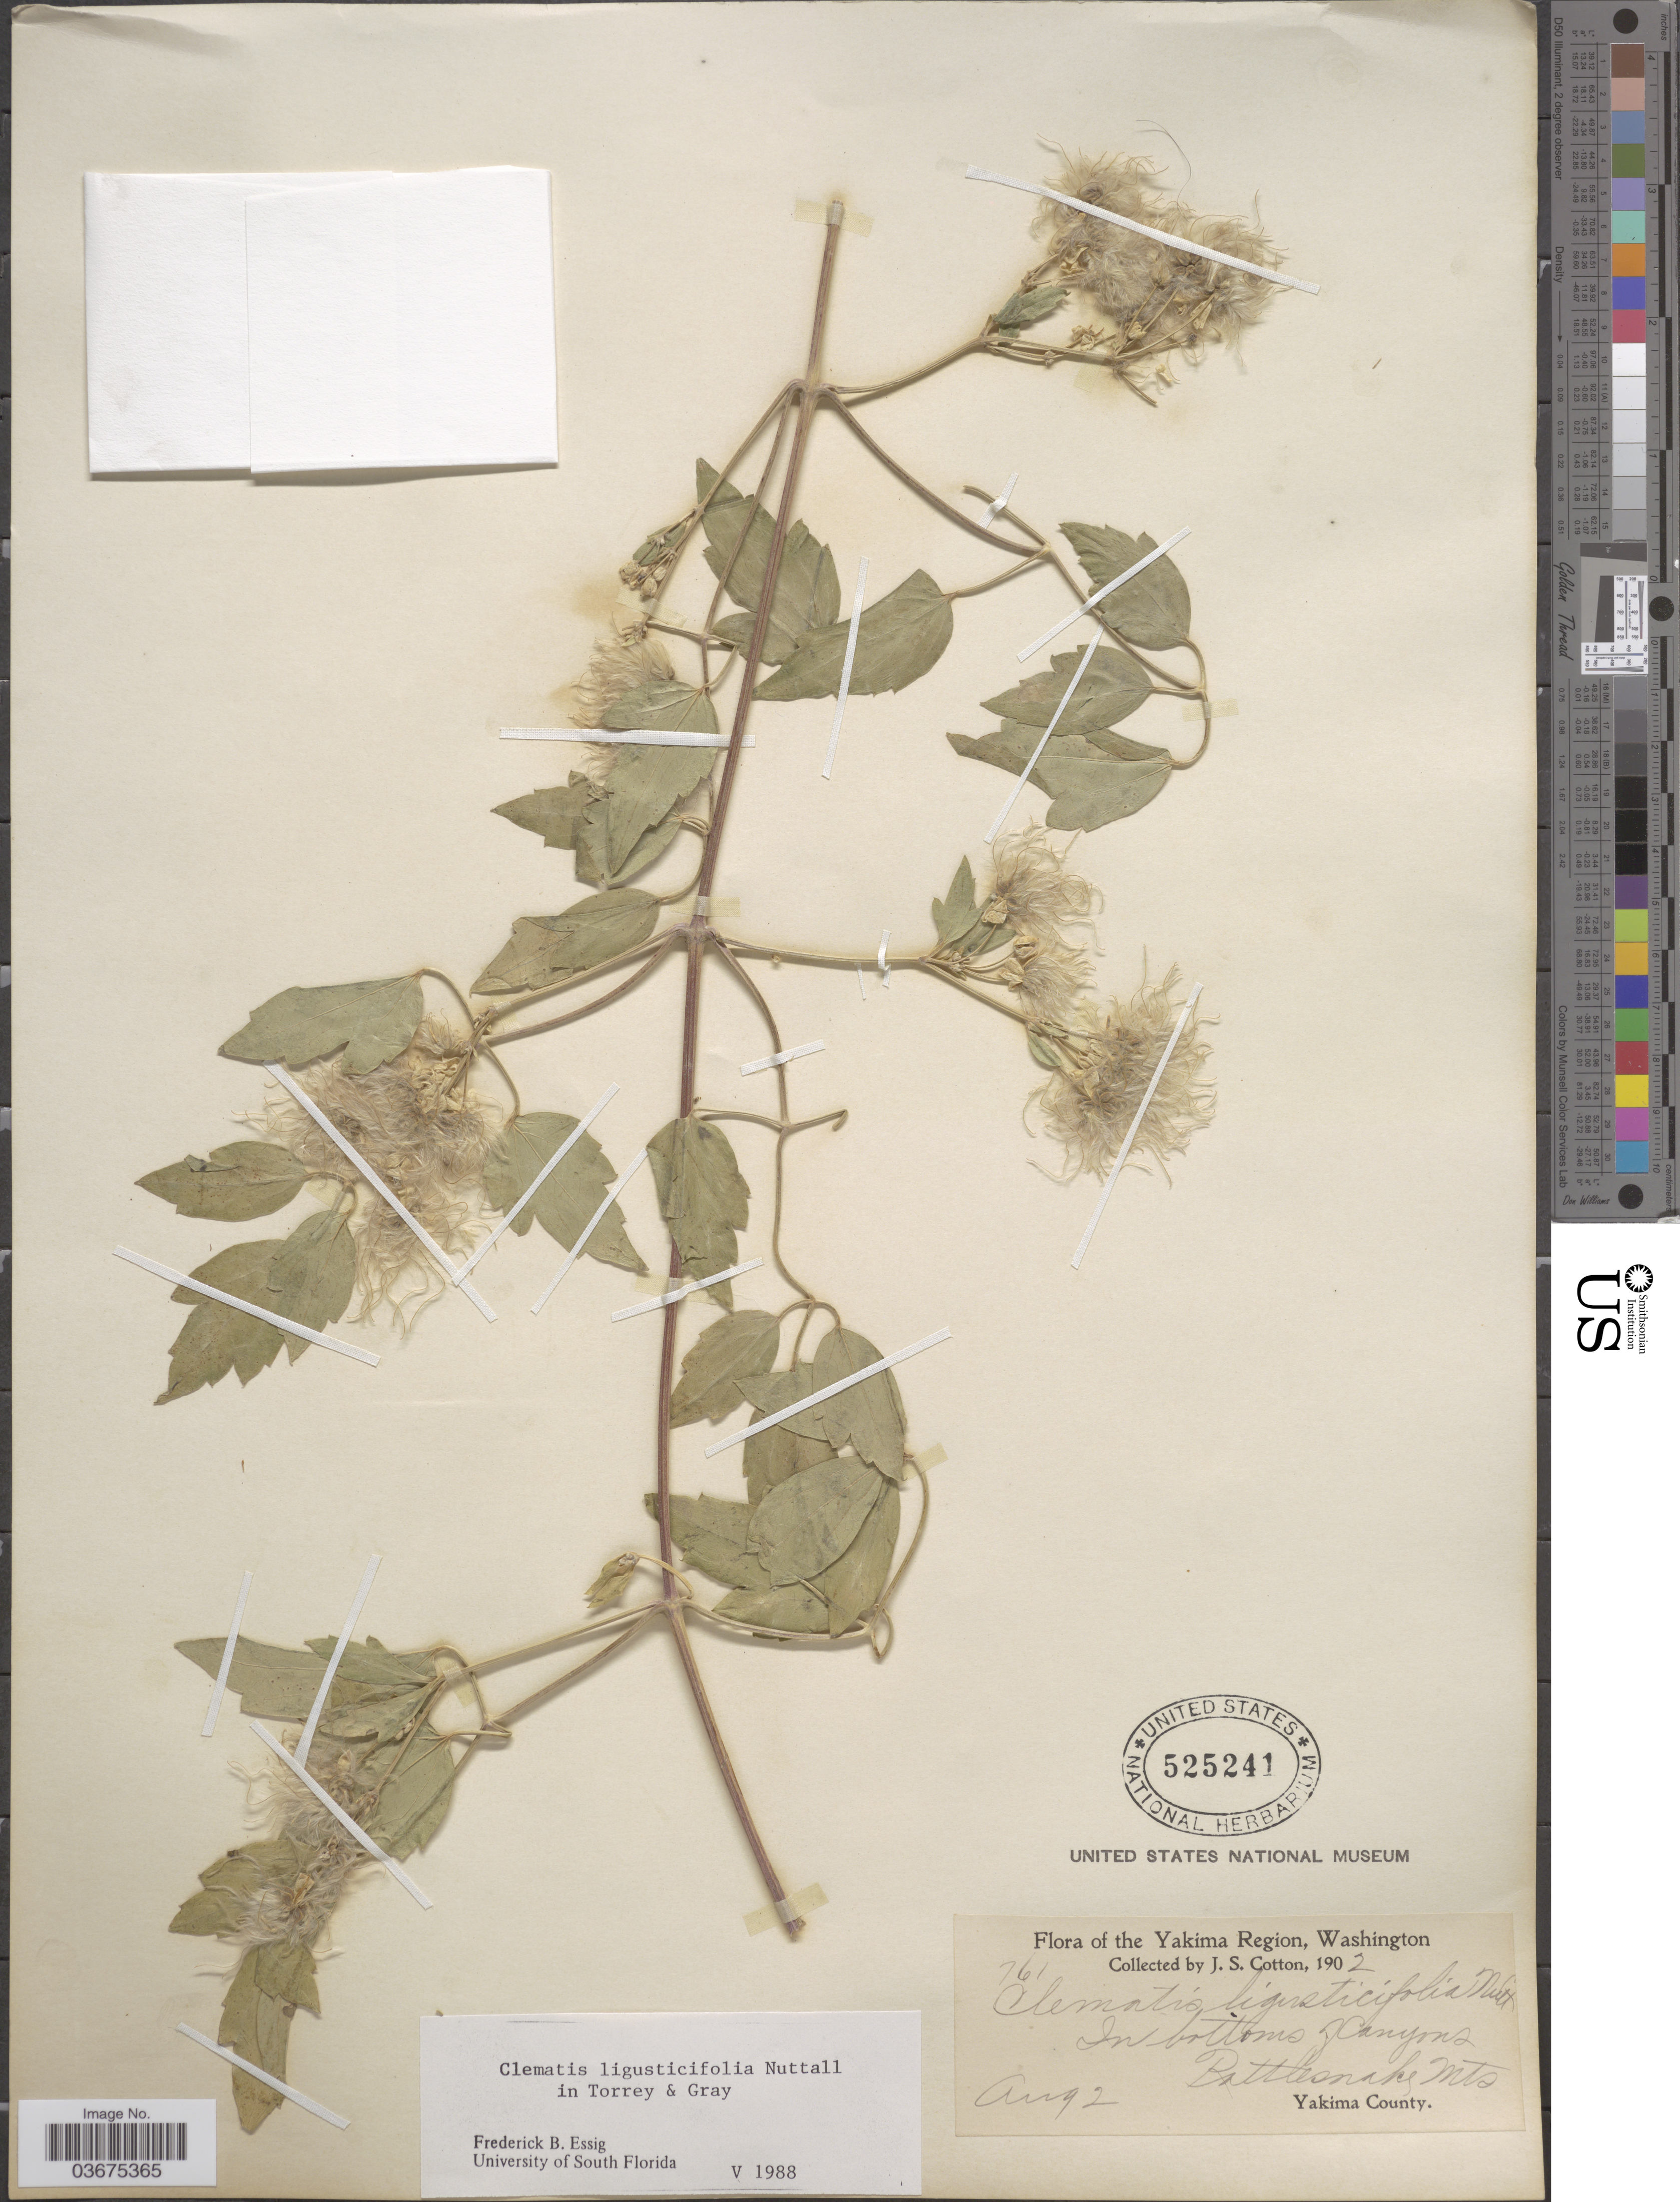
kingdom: Plantae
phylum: Tracheophyta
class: Magnoliopsida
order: Ranunculales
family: Ranunculaceae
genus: Clematis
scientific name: Clematis ligusticifolia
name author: Nutt.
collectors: J. S. Cotton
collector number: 761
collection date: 1902-08-02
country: United States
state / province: Washington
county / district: Yakima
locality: Yakima Region. In bottoms of Canyons Battlesnake Mts. Yakima County.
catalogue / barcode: US 525241